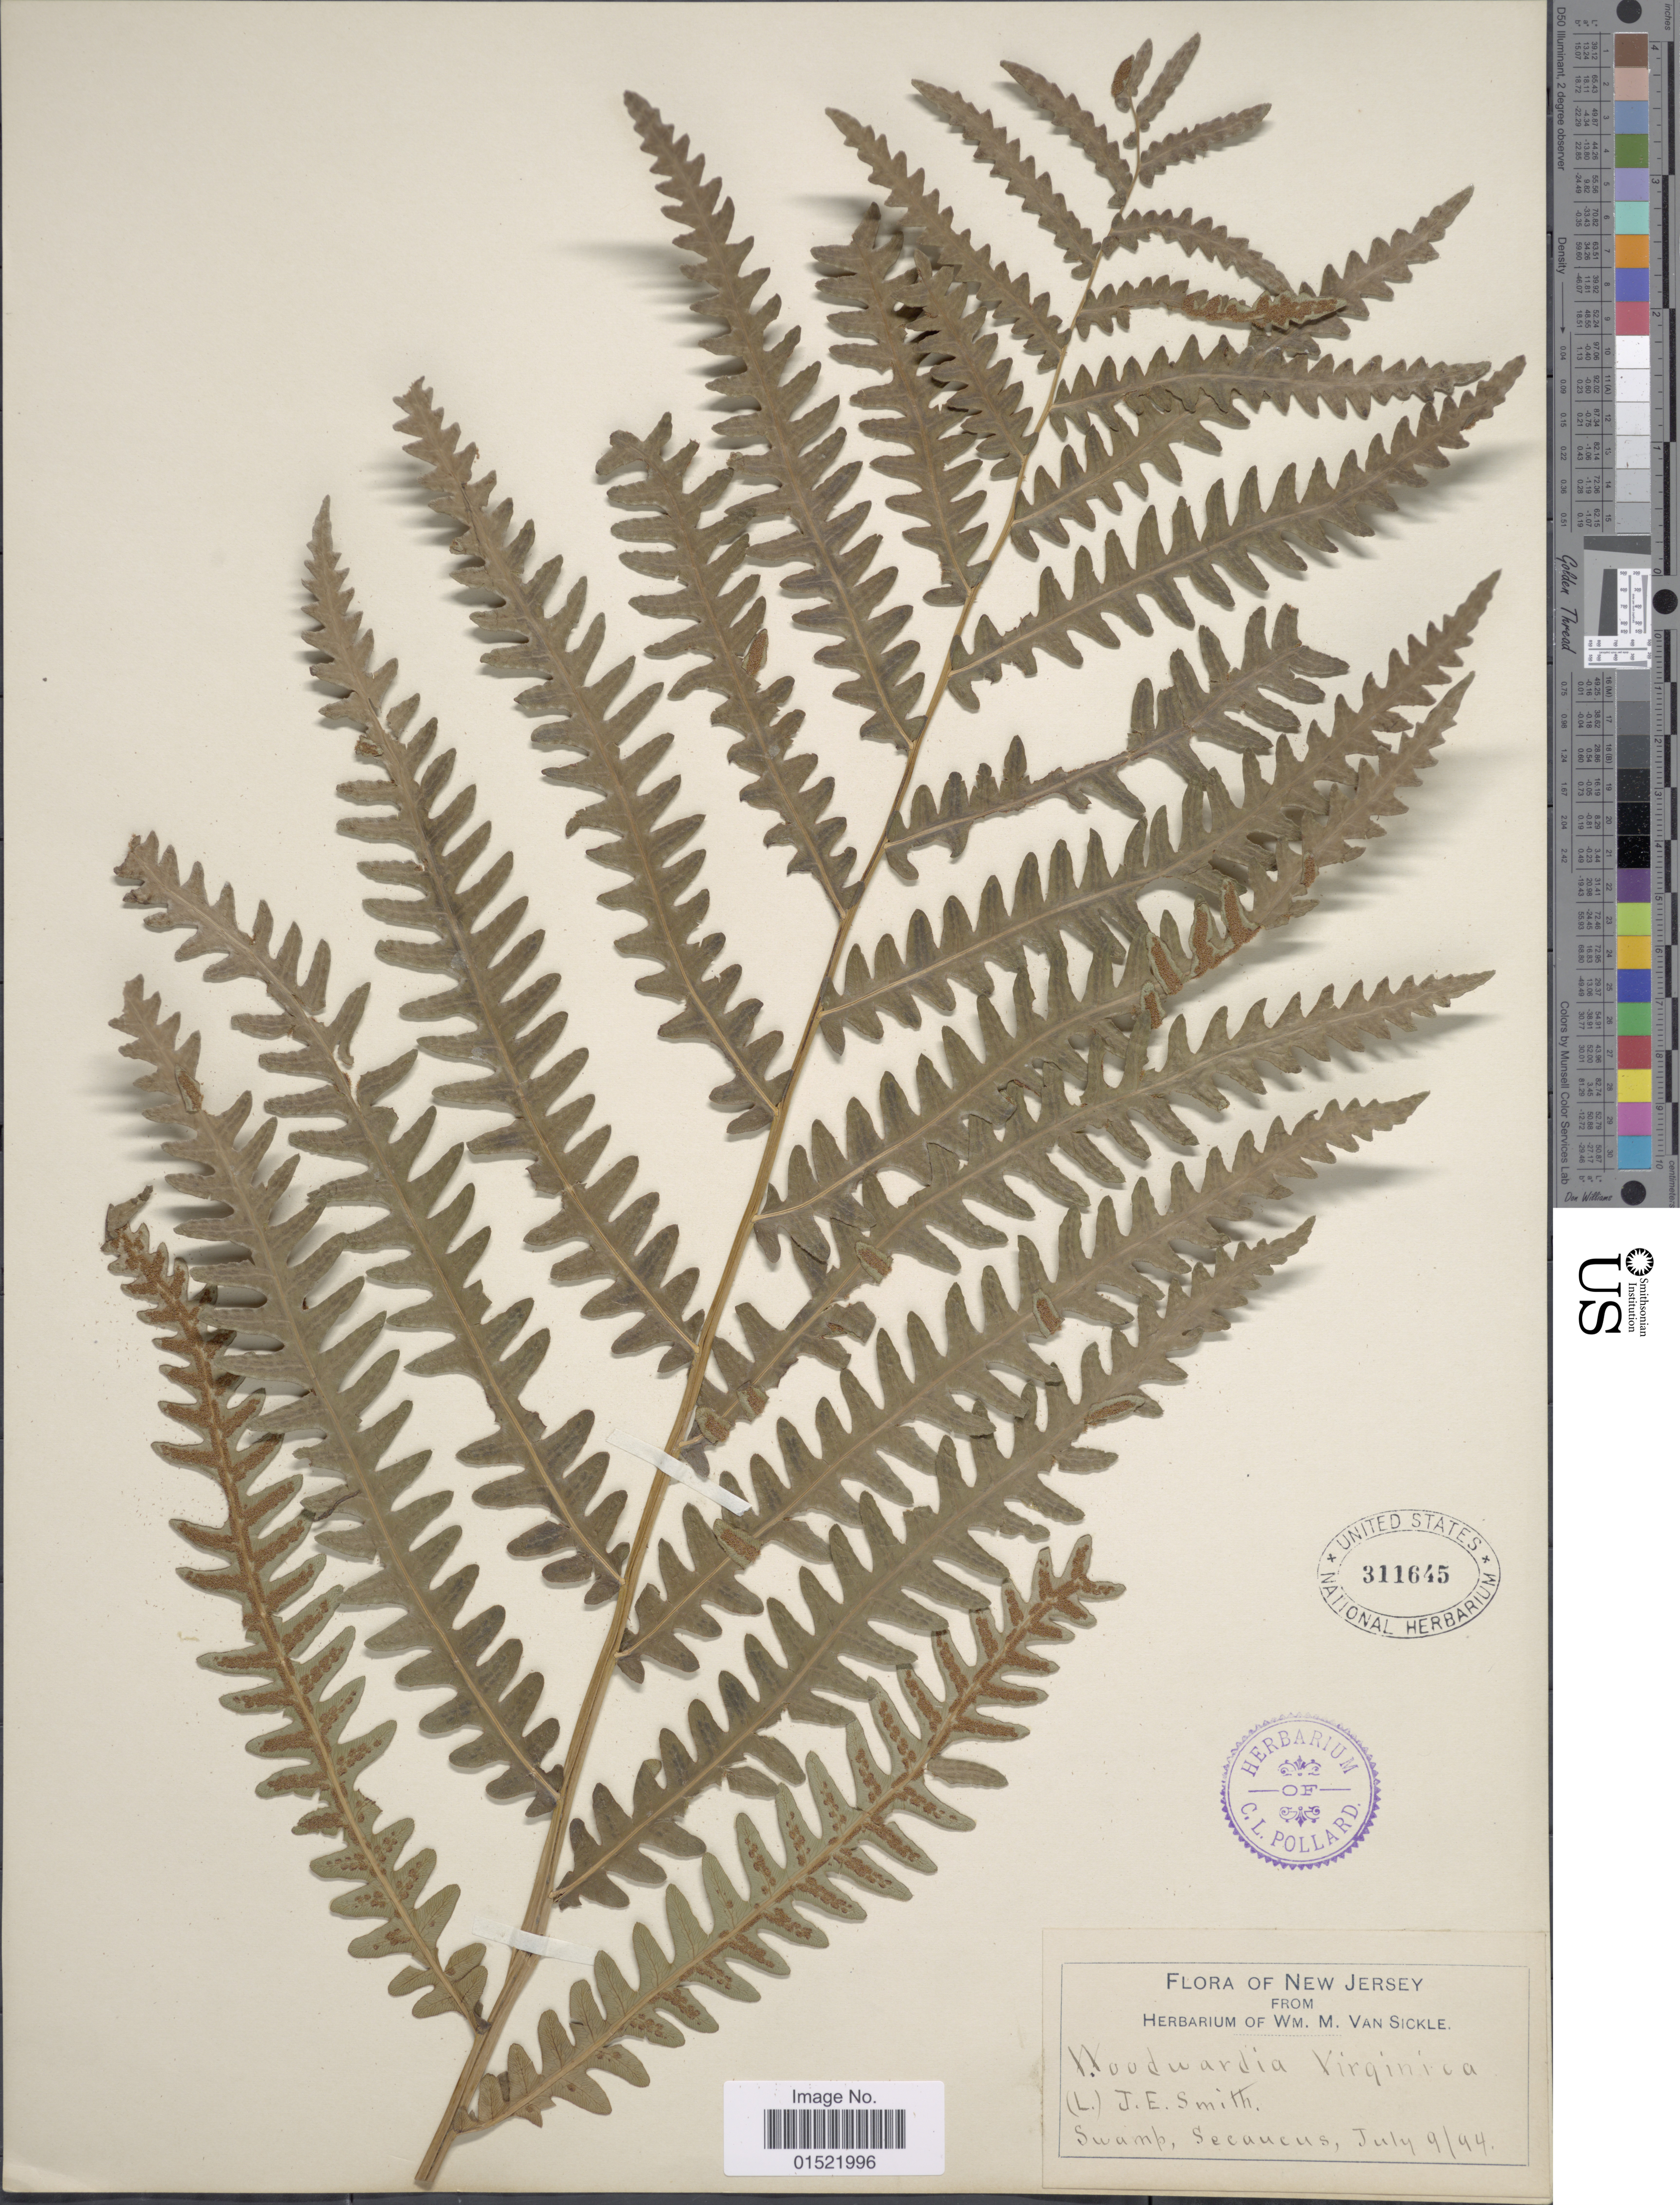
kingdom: Plantae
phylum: Tracheophyta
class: Polypodiopsida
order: Polypodiales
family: Blechnaceae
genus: Woodwardia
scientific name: Woodwardia virginica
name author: (L.) R.M. Sm.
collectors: J. Smith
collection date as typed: Transcribed d/m/y: 9/7/94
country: United States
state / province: New Jersey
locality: Swamp, Secaucus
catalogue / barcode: US 311645